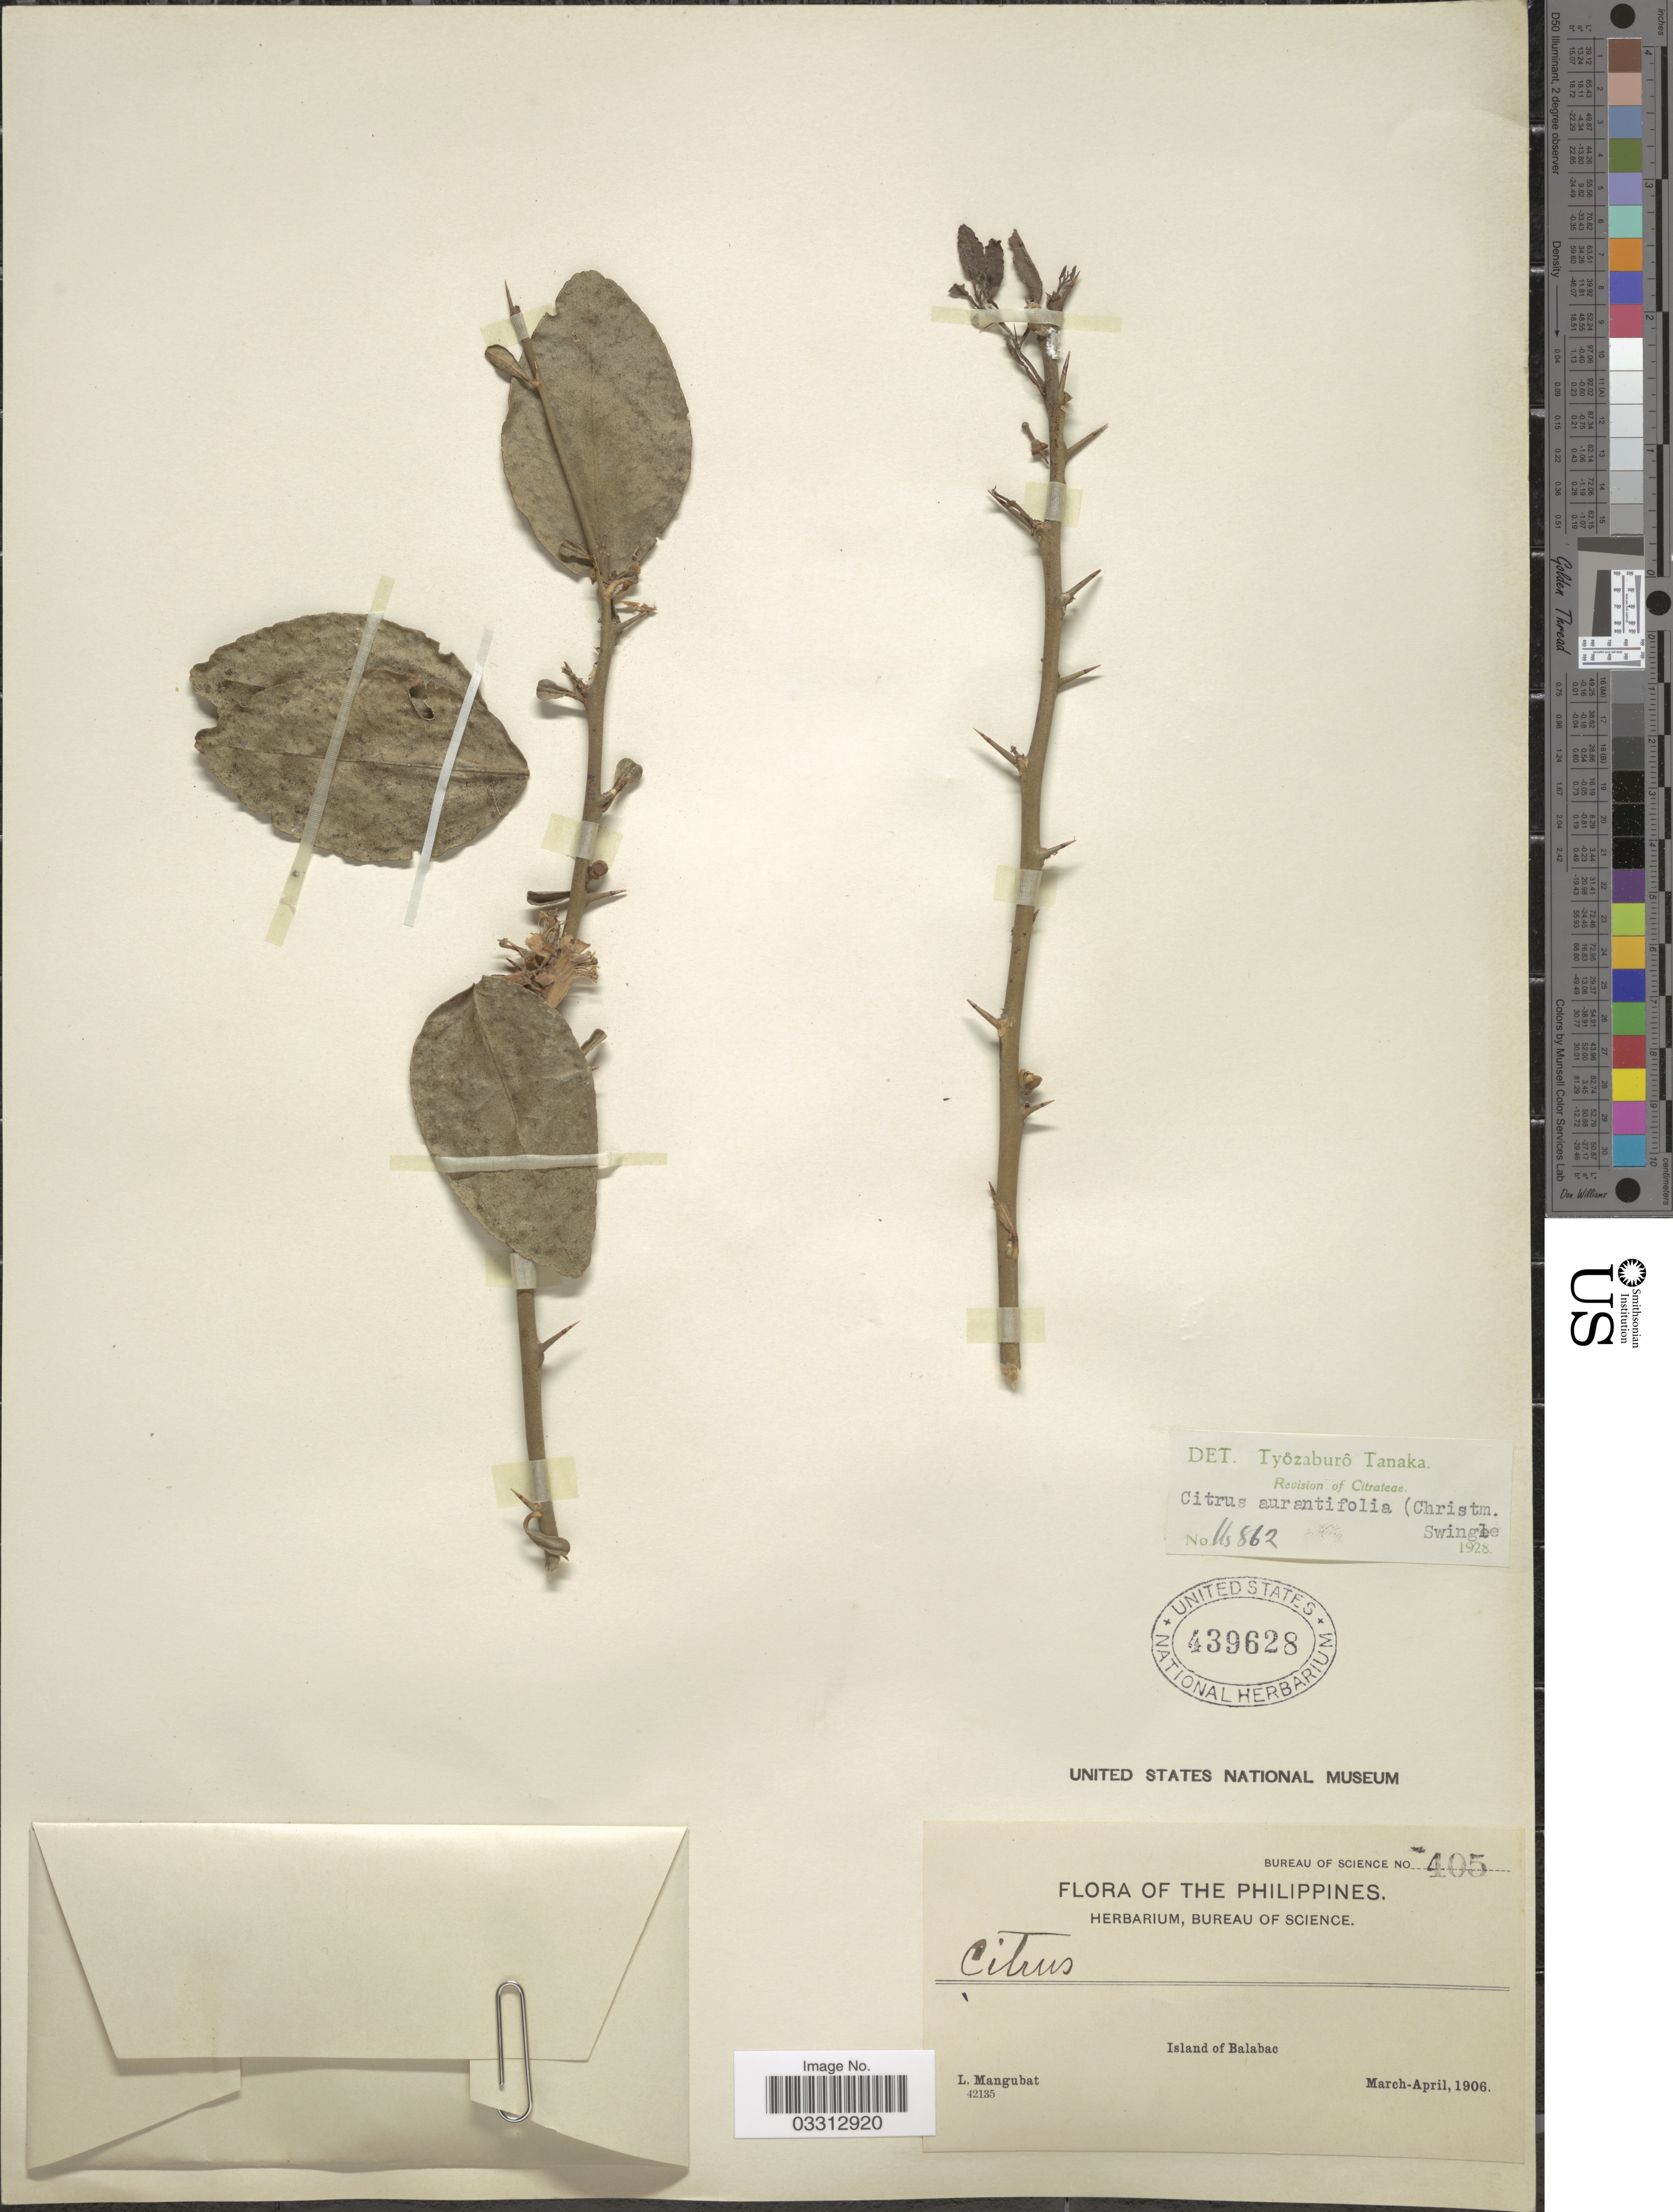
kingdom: Plantae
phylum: Tracheophyta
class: Magnoliopsida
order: Sapindales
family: Rutaceae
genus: Citrus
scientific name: Citrus x aurantifolia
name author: (Christm.) Swingle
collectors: L. Mangubat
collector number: Bureau of Science 405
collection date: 1906-03/1906-04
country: Philippines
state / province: Mimaropa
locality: Island of Balabac.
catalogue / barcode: US 439628